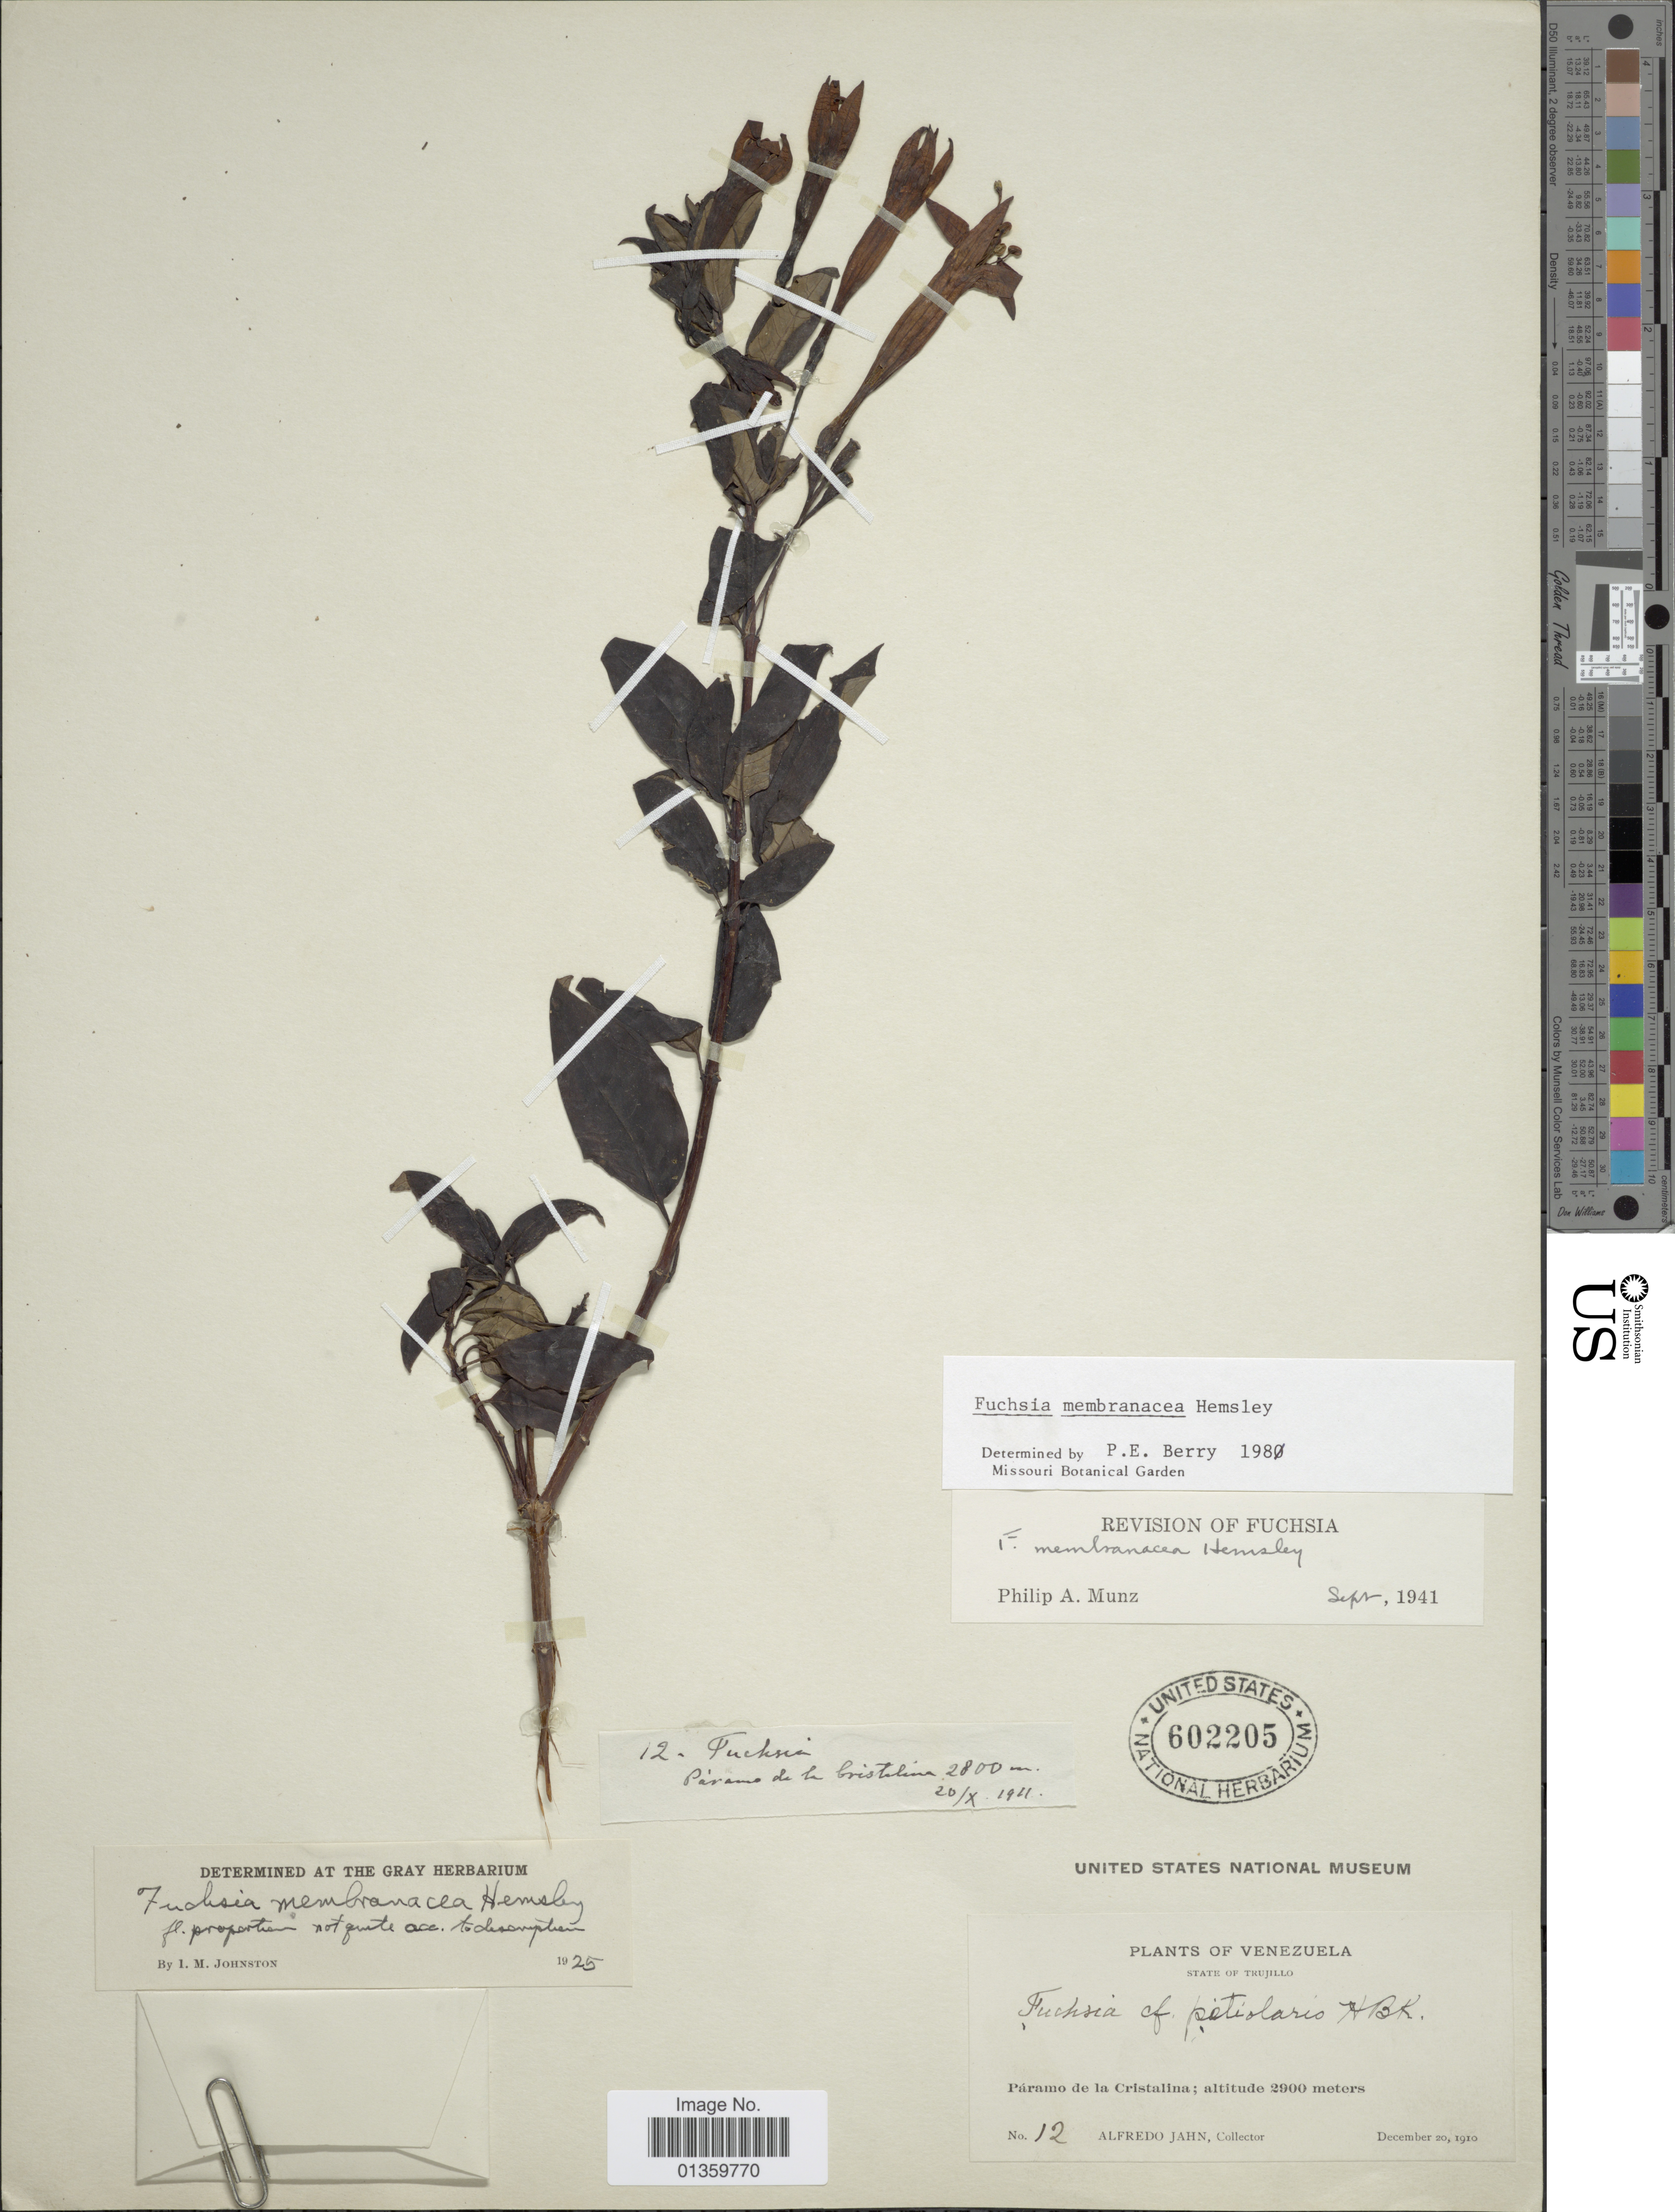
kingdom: Plantae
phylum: Tracheophyta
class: Magnoliopsida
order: Myrtales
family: Onagraceae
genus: Fuchsia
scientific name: Fuchsia membranacea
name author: Hemsl.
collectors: A. Jahn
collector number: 12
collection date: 1910-12-20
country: Venezuela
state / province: Trujillo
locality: Páramo de la Cristalina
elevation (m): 2900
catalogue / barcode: US 602205